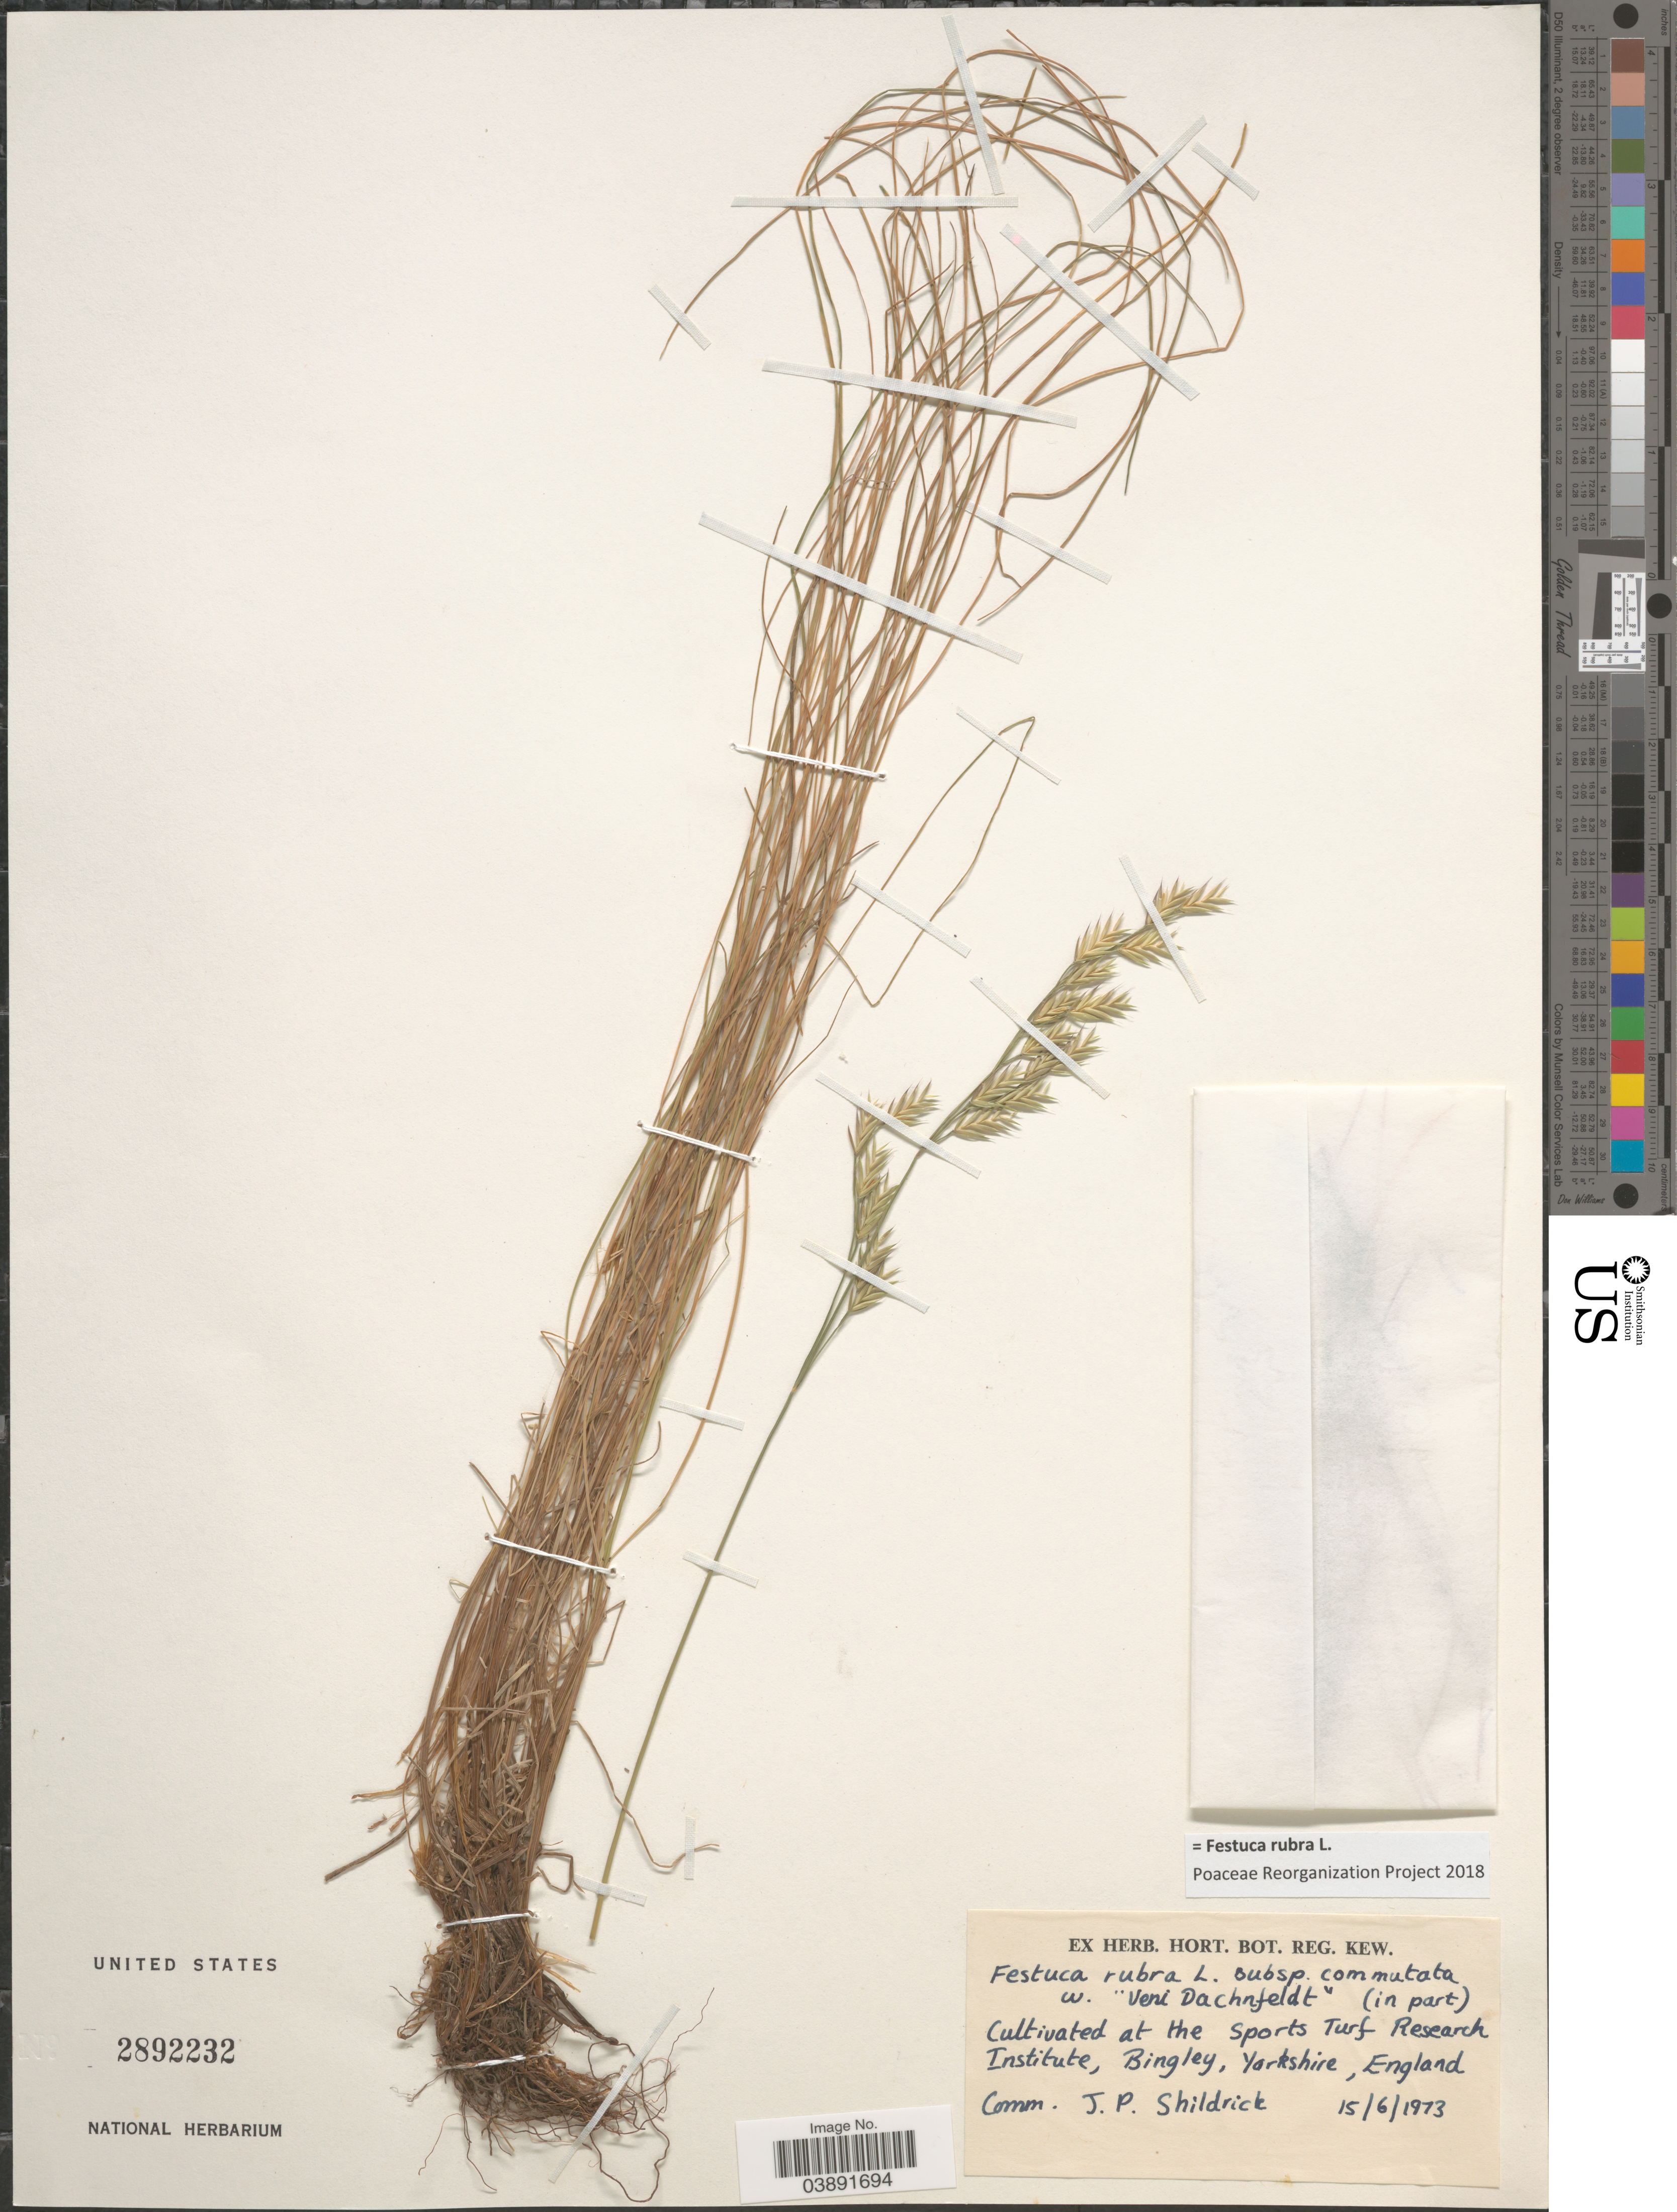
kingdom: Plantae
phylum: Tracheophyta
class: Liliopsida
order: Poales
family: Poaceae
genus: Festuca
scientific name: Festuca rubra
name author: L.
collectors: Ex herb. Hort. Bot. Reg. Kew.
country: United Kingdom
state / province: England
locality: At the Sports Turf Research Institute, Bingley, Yorkshire.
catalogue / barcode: US 2892232